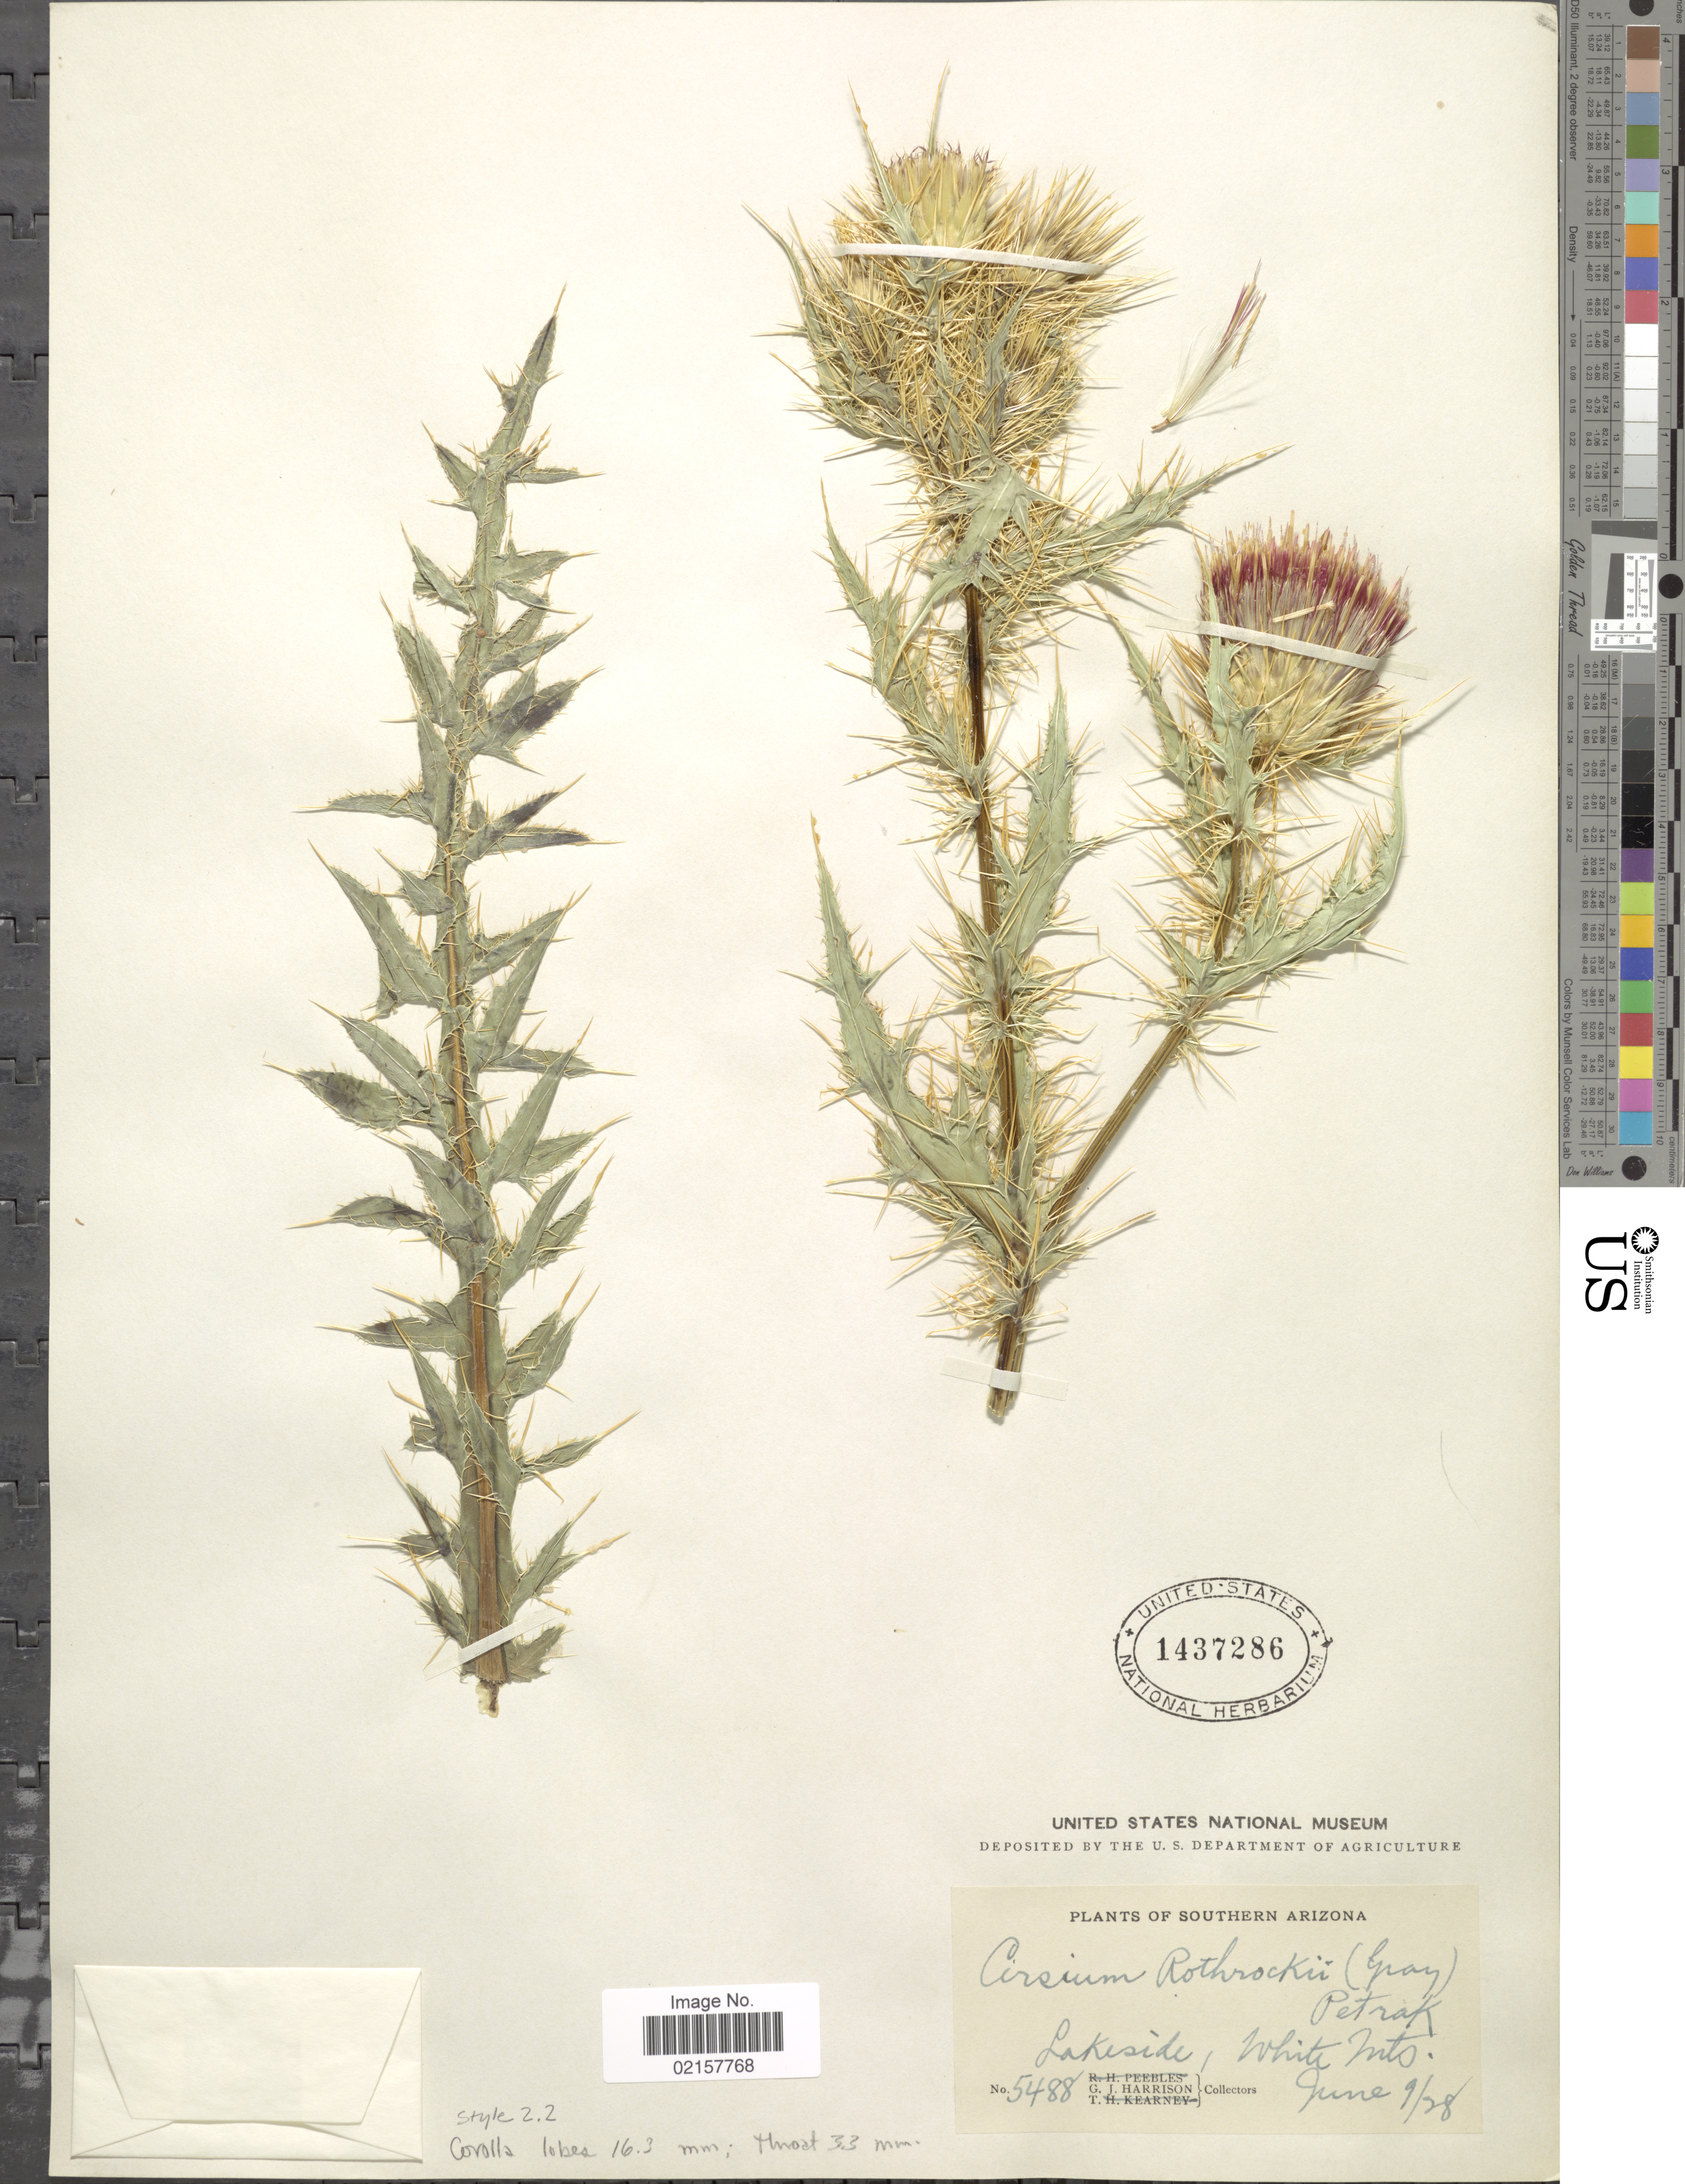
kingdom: Plantae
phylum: Tracheophyta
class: Magnoliopsida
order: Asterales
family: Asteraceae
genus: Cirsium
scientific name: Cirsium arizonicum var. rothrockii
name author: (A. Gray) D.J. Keil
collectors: G. J. Harrison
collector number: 5488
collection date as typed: Transcribed d/m/y: 9/6/28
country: United States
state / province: Arizona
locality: Southern Arizona, Lakeside, White Mts.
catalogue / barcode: US 1437286